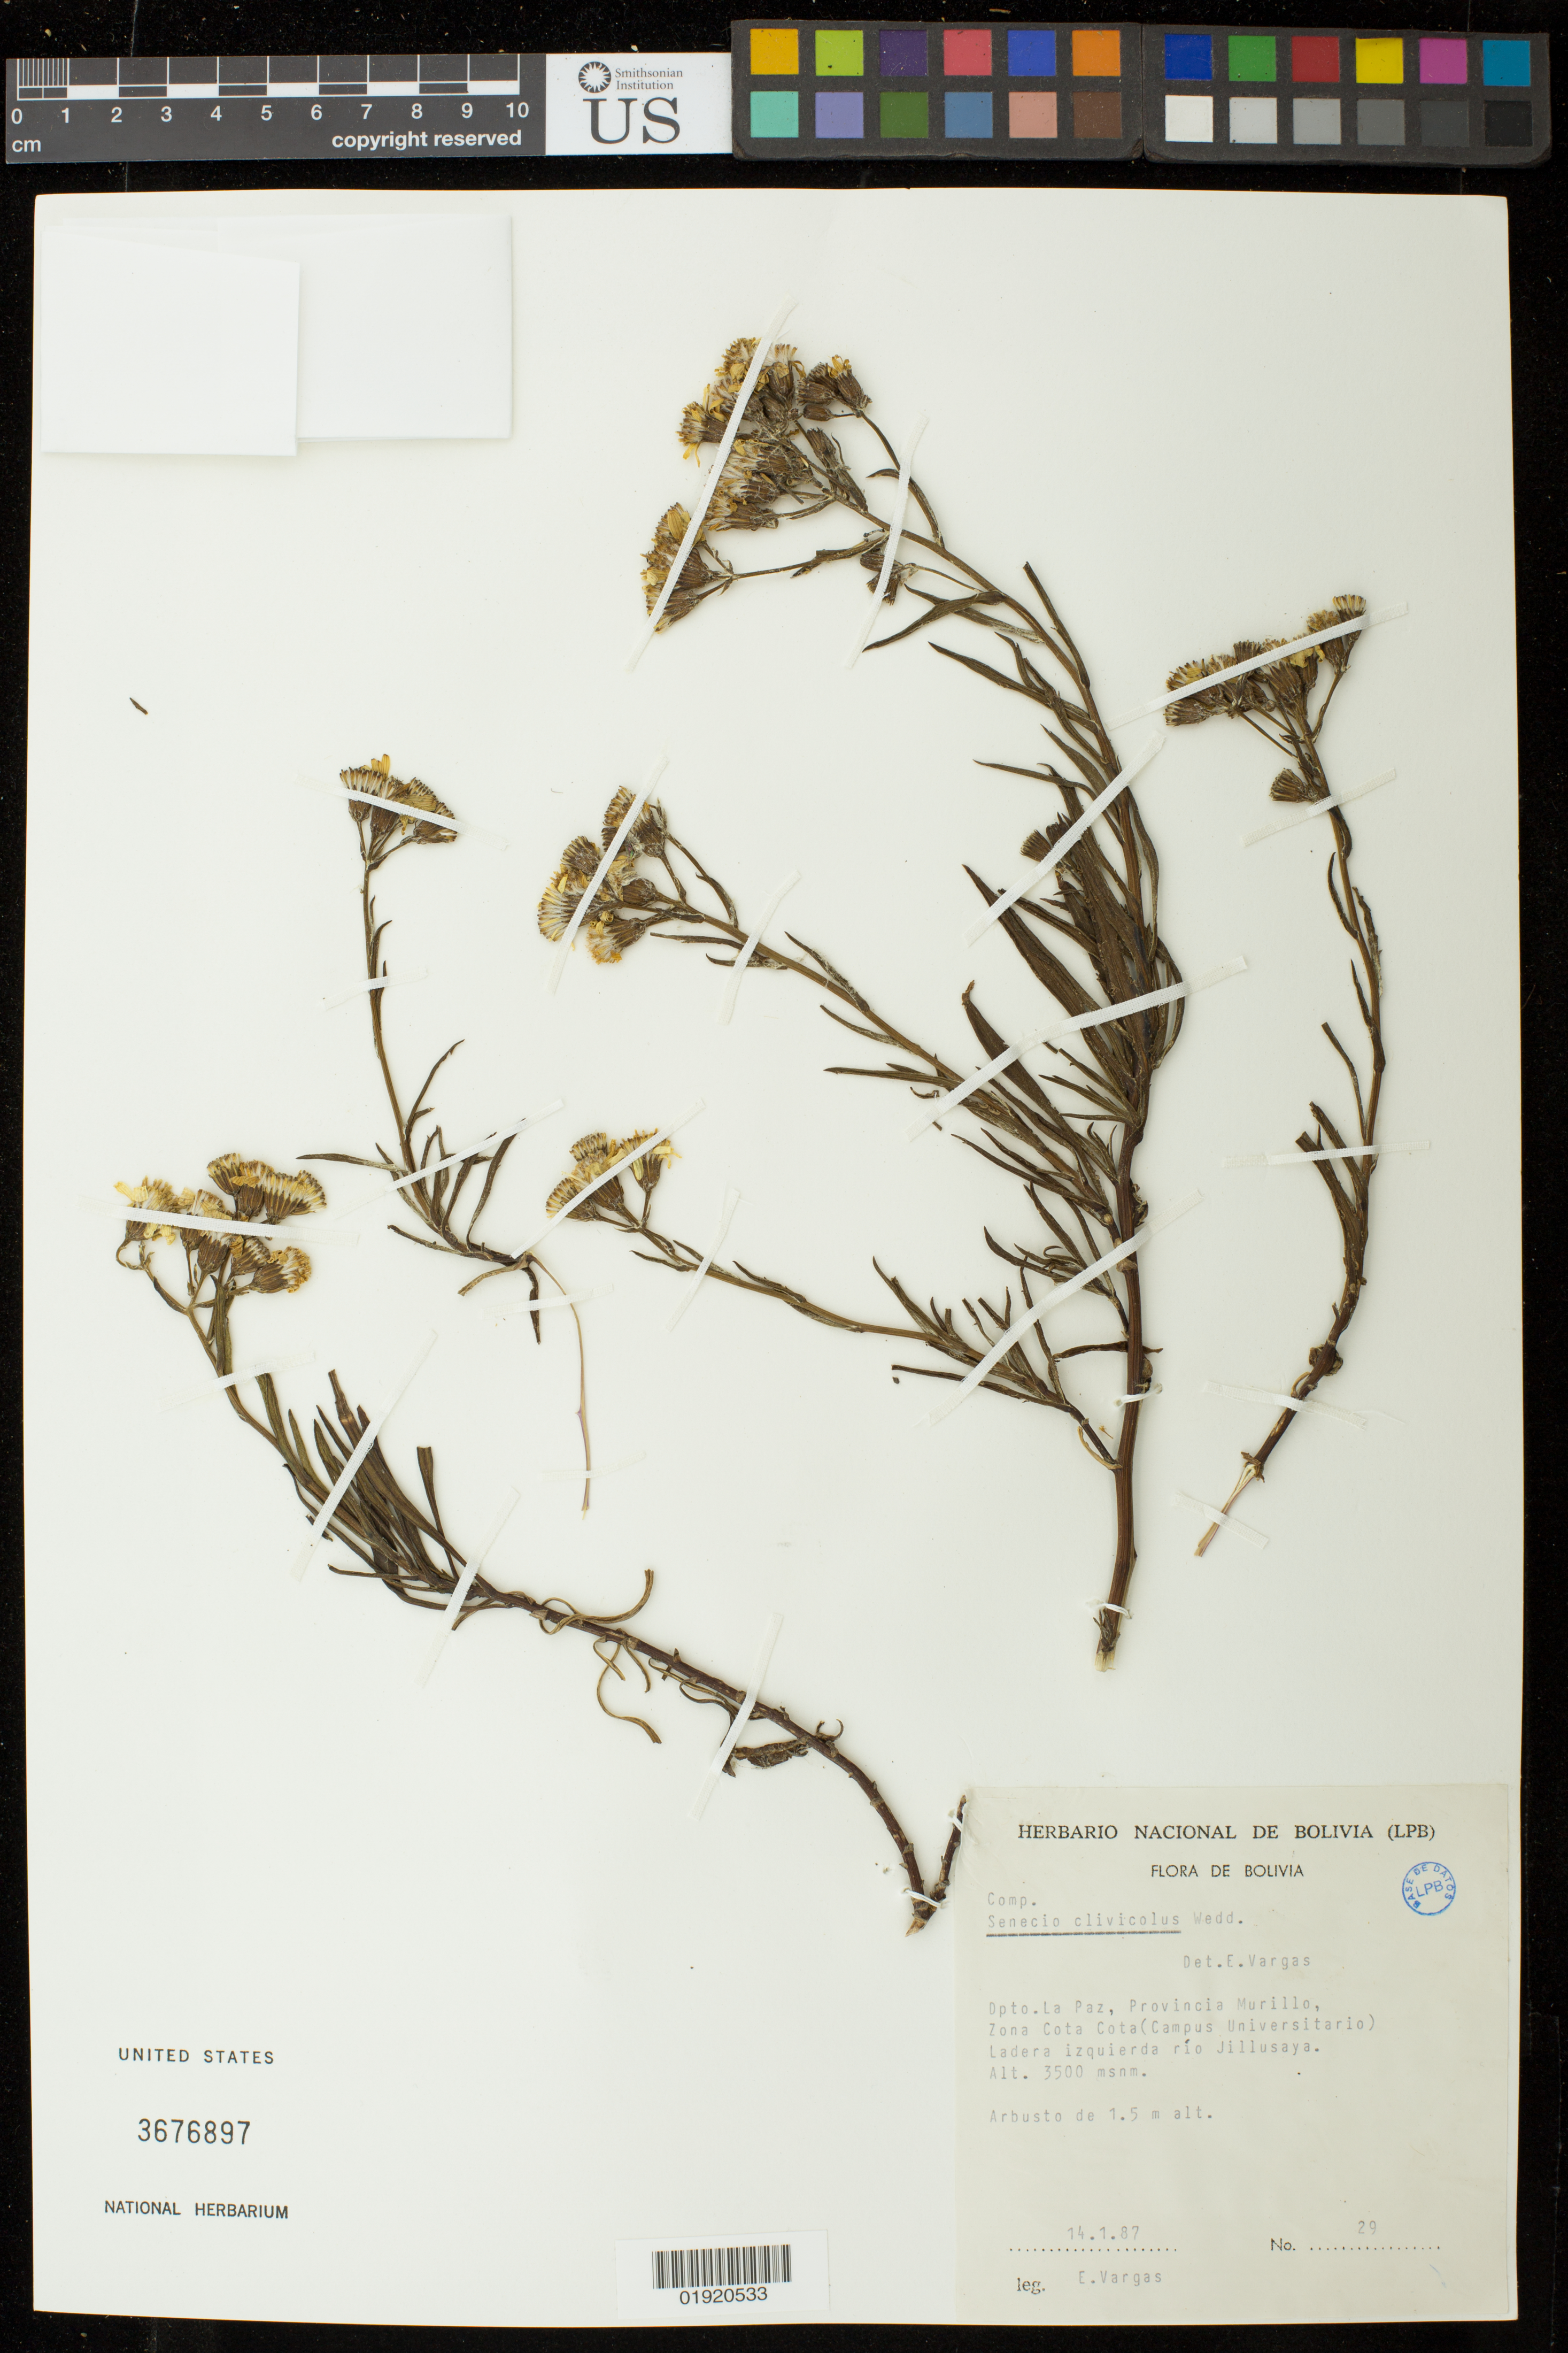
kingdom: Plantae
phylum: Tracheophyta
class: Magnoliopsida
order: Asterales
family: Asteraceae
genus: Senecio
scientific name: Senecio clivicola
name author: Wedd.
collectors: E. Vargas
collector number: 29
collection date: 1987-01-14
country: Bolivia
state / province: La Paz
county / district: Murillo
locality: La Paz, Provincia Murillo, Zona Cota Cota (Campus Universitario).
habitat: Ladera izquierda rio Jillusaya.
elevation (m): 3500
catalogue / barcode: US 3676897